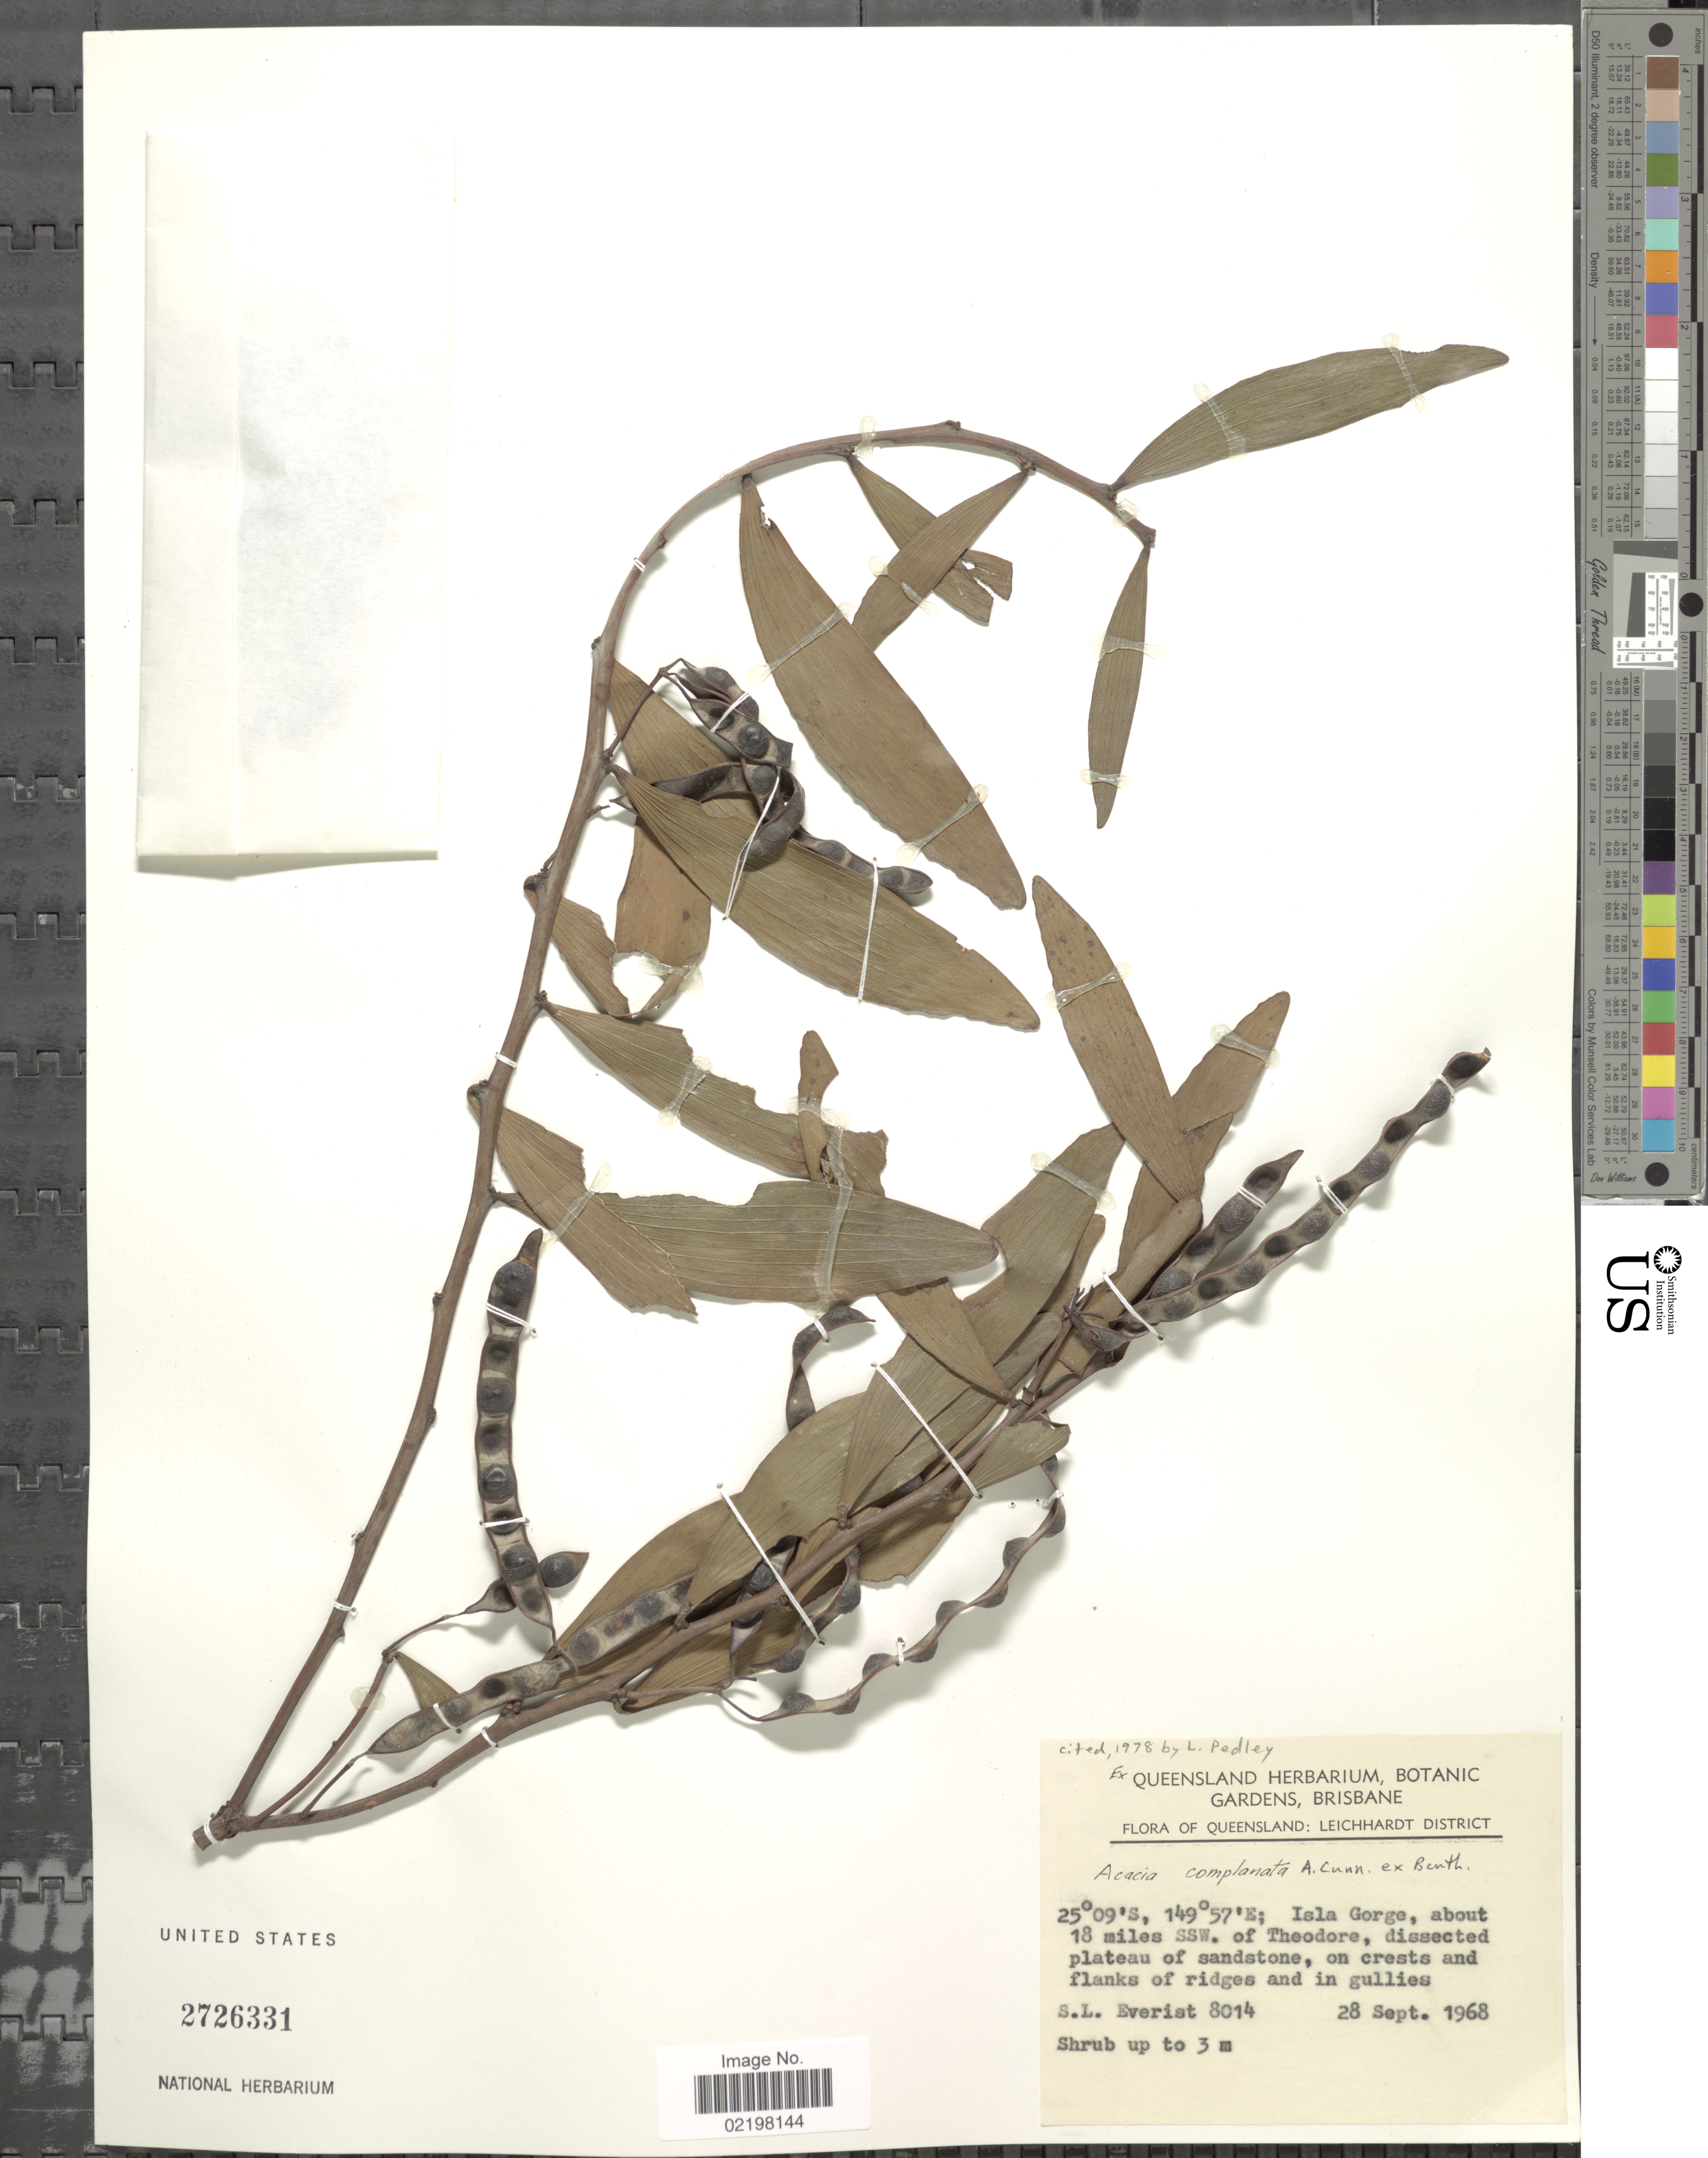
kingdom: Plantae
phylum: Tracheophyta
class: Magnoliopsida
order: Fabales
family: Fabaceae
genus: Acacia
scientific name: Acacia complanata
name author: A. Cunn.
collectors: S. Everist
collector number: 8014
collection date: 1968-09-28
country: Australia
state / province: Queensland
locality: Queensland: Leichhardt District, Isla Gorge, about 18 miles SSW of Theodore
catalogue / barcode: US 2726331